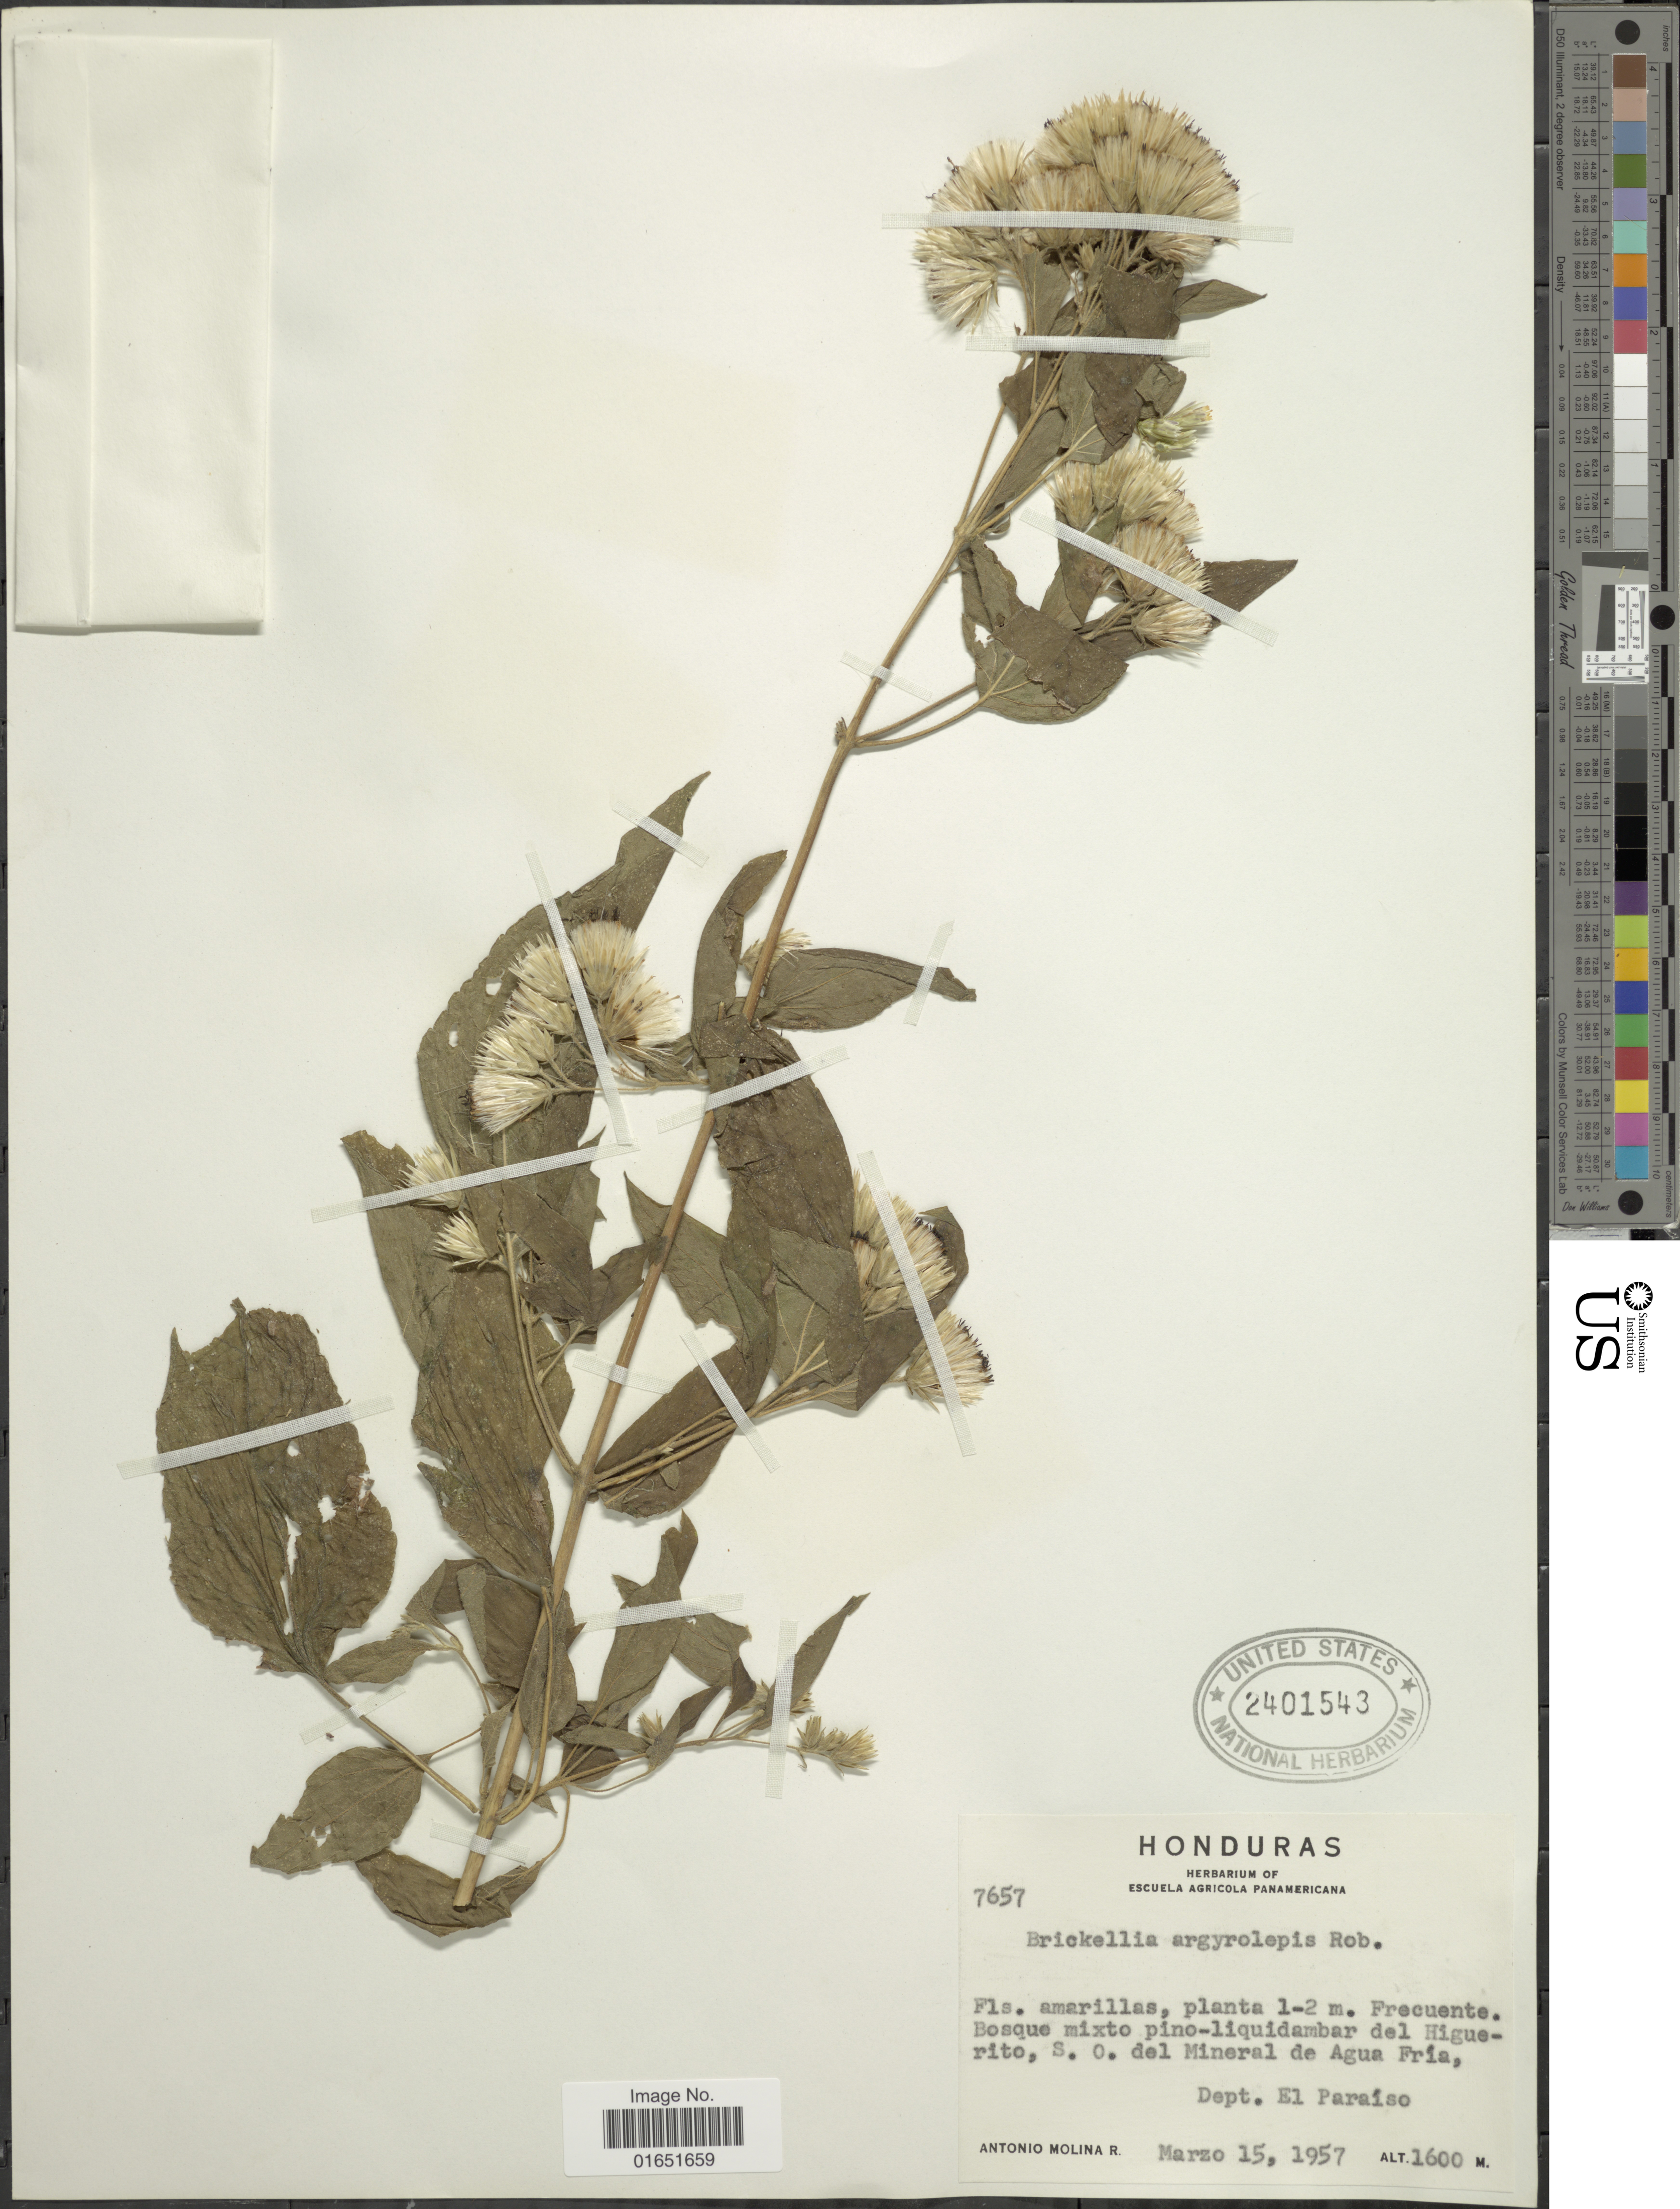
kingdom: Plantae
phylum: Tracheophyta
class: Magnoliopsida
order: Asterales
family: Asteraceae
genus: Brickellia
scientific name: Brickellia argyrolepis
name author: B.L. Rob.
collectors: A. Molina R.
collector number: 7657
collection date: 1957-03-15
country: Honduras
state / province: El Paraíso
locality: Bosque mixto pino-liquidamber del Higuerito, S. O. del Mineral de Agua Fría,Dept. El Paraiso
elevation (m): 1600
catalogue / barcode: US 2401543